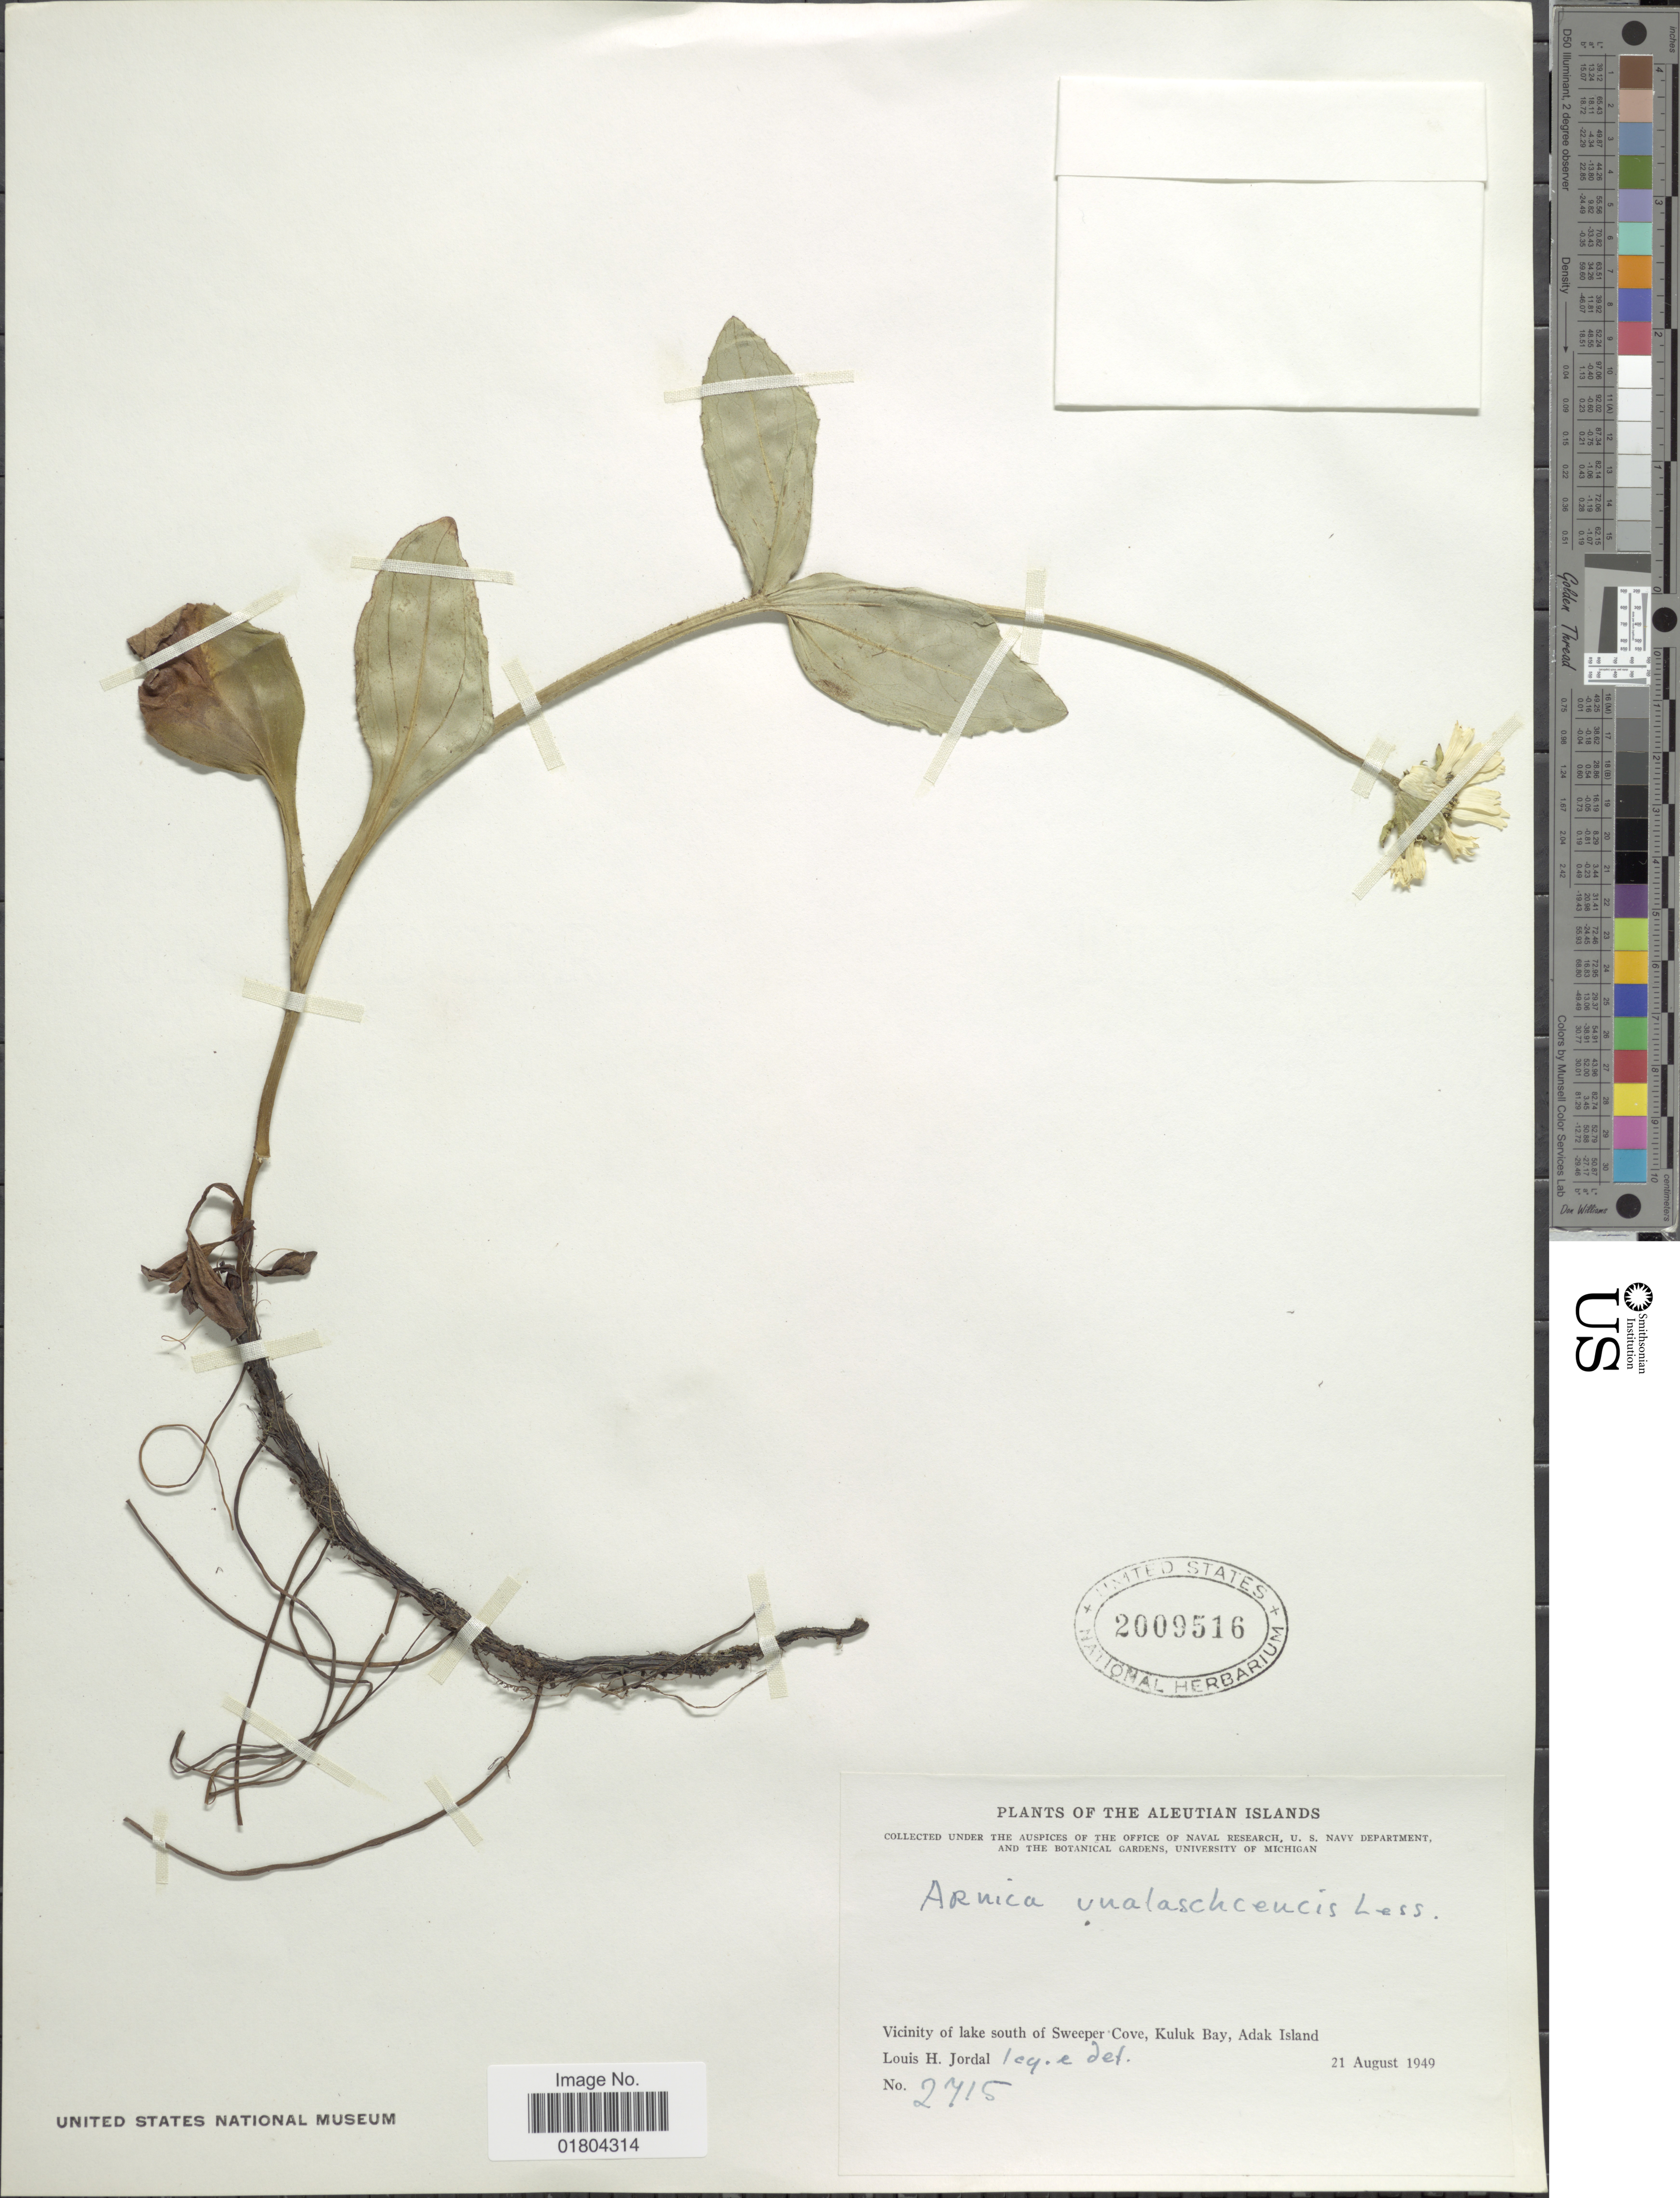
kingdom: Plantae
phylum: Tracheophyta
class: Magnoliopsida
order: Asterales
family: Asteraceae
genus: Arnica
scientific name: Arnica unalashcensis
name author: Less.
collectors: L. Jordal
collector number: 2715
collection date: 1949-08-21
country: United States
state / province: Alaska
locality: The Aleutian Islands, Vicinity of lake south of Sweeper Cove, Kuluk Bay, Adak Island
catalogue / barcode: US 2009516